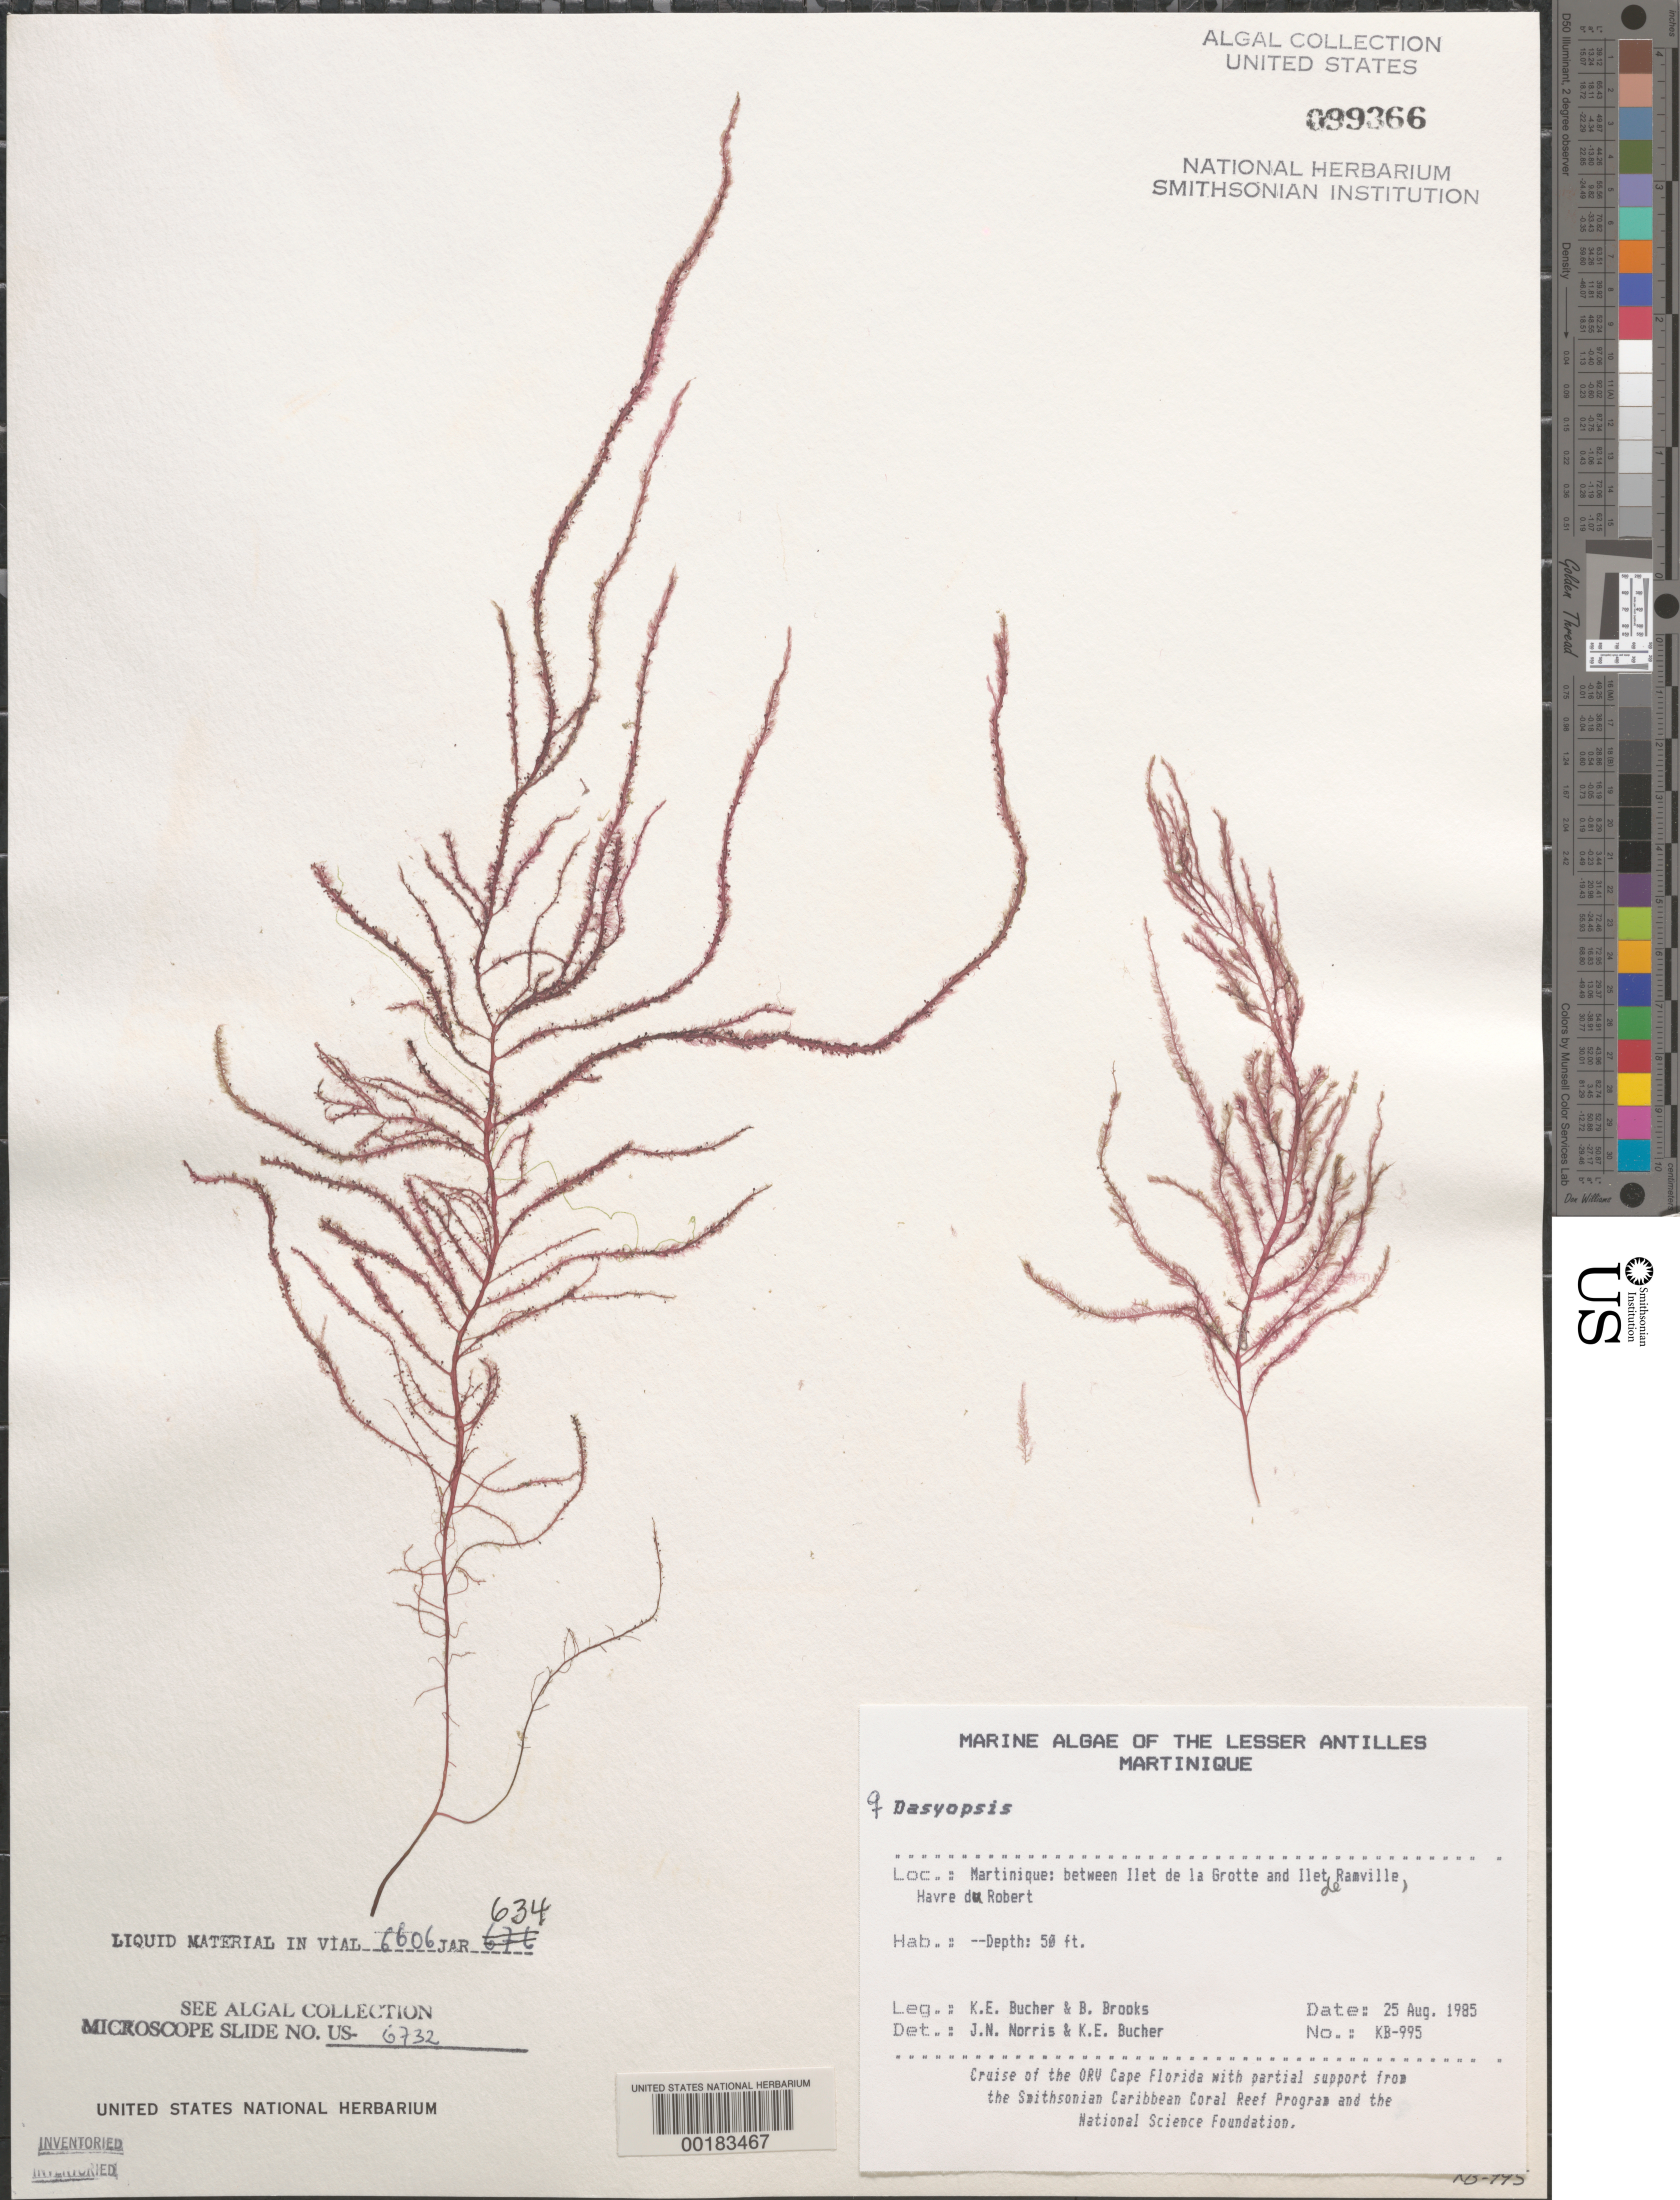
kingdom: Plantae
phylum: Rhodophyta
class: Florideophyceae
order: Ceramiales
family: Dasyaceae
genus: Dasyopsis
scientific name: Dasyopsis sp.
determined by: Norris, J. N.; Bucher, K. E.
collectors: K. E. Bucher & B. Brooks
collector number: Kb-995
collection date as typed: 25 Aug 1985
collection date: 1985-08-25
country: Martinique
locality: Between Ilet de la Grotte and Ilet de Ramville, Havre du Robert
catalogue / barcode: US 99366